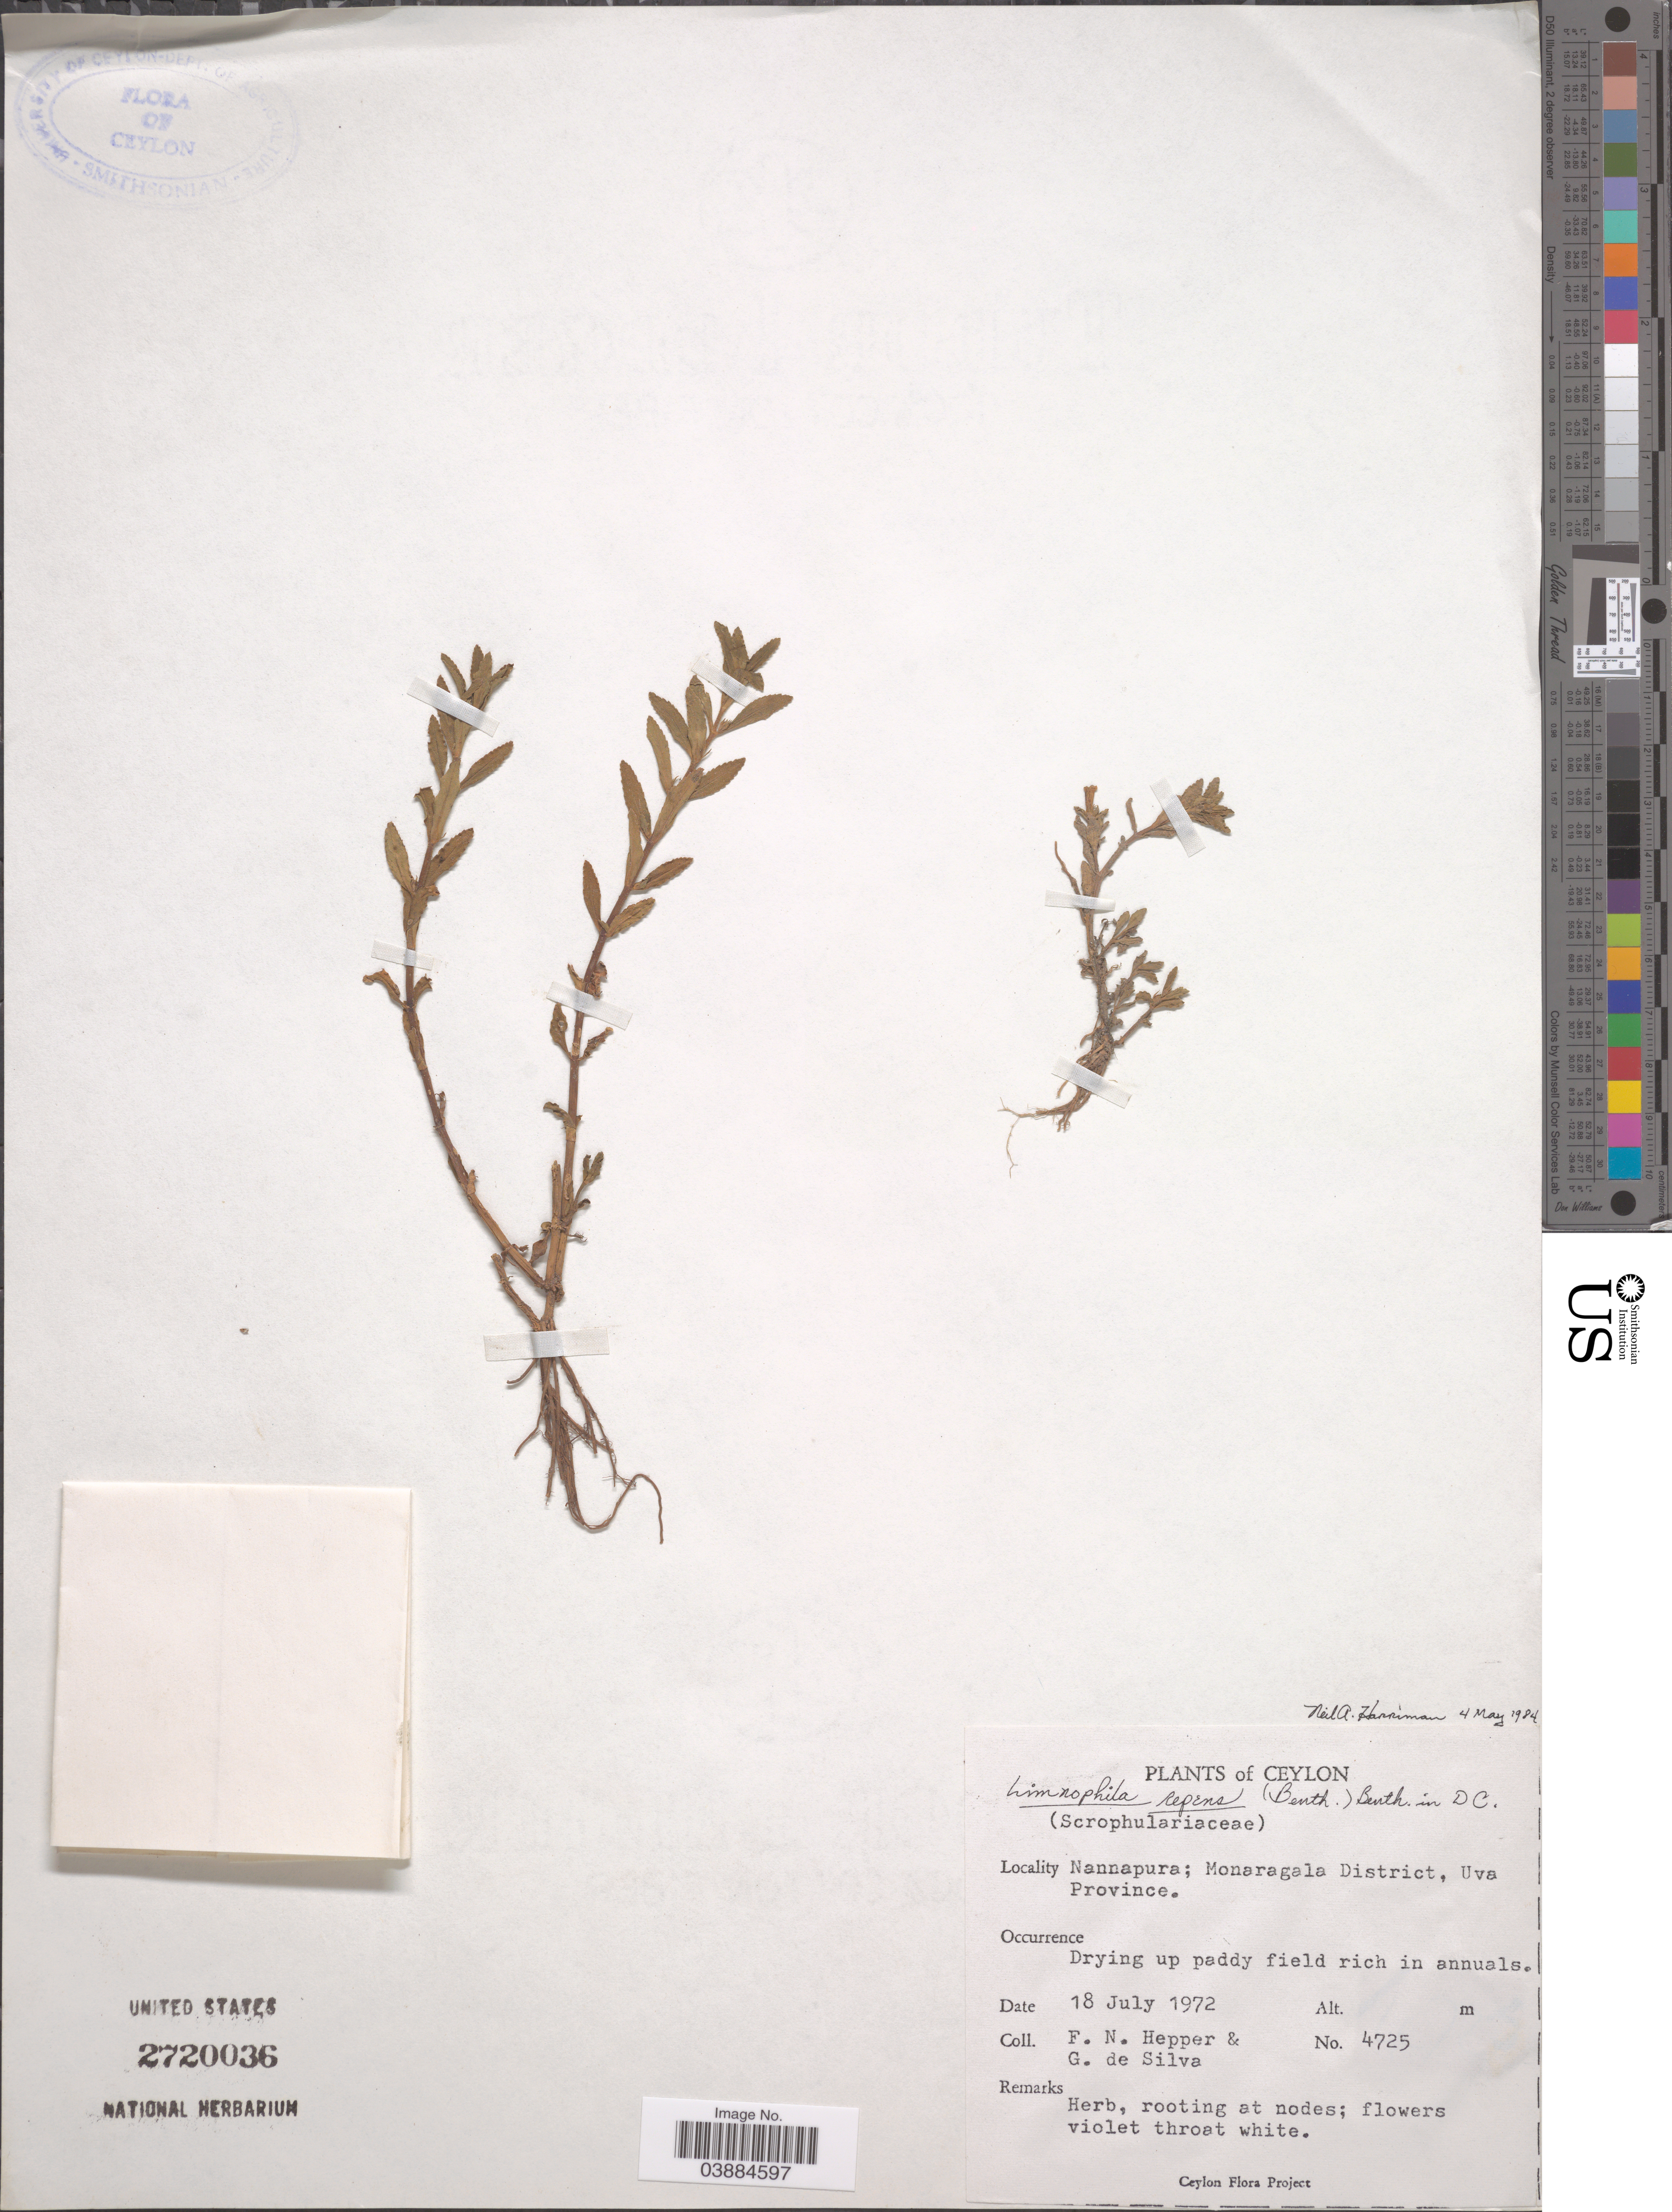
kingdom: Plantae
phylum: Tracheophyta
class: Magnoliopsida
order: Lamiales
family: Plantaginaceae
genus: Limnophila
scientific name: Limnophila repens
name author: (Benth.) Benth.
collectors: F. Hepper & G. Silva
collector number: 4725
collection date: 1972-07-18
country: Sri Lanka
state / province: Uva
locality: Ceylon. Nannapura; Monaragala District.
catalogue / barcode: US 2720036